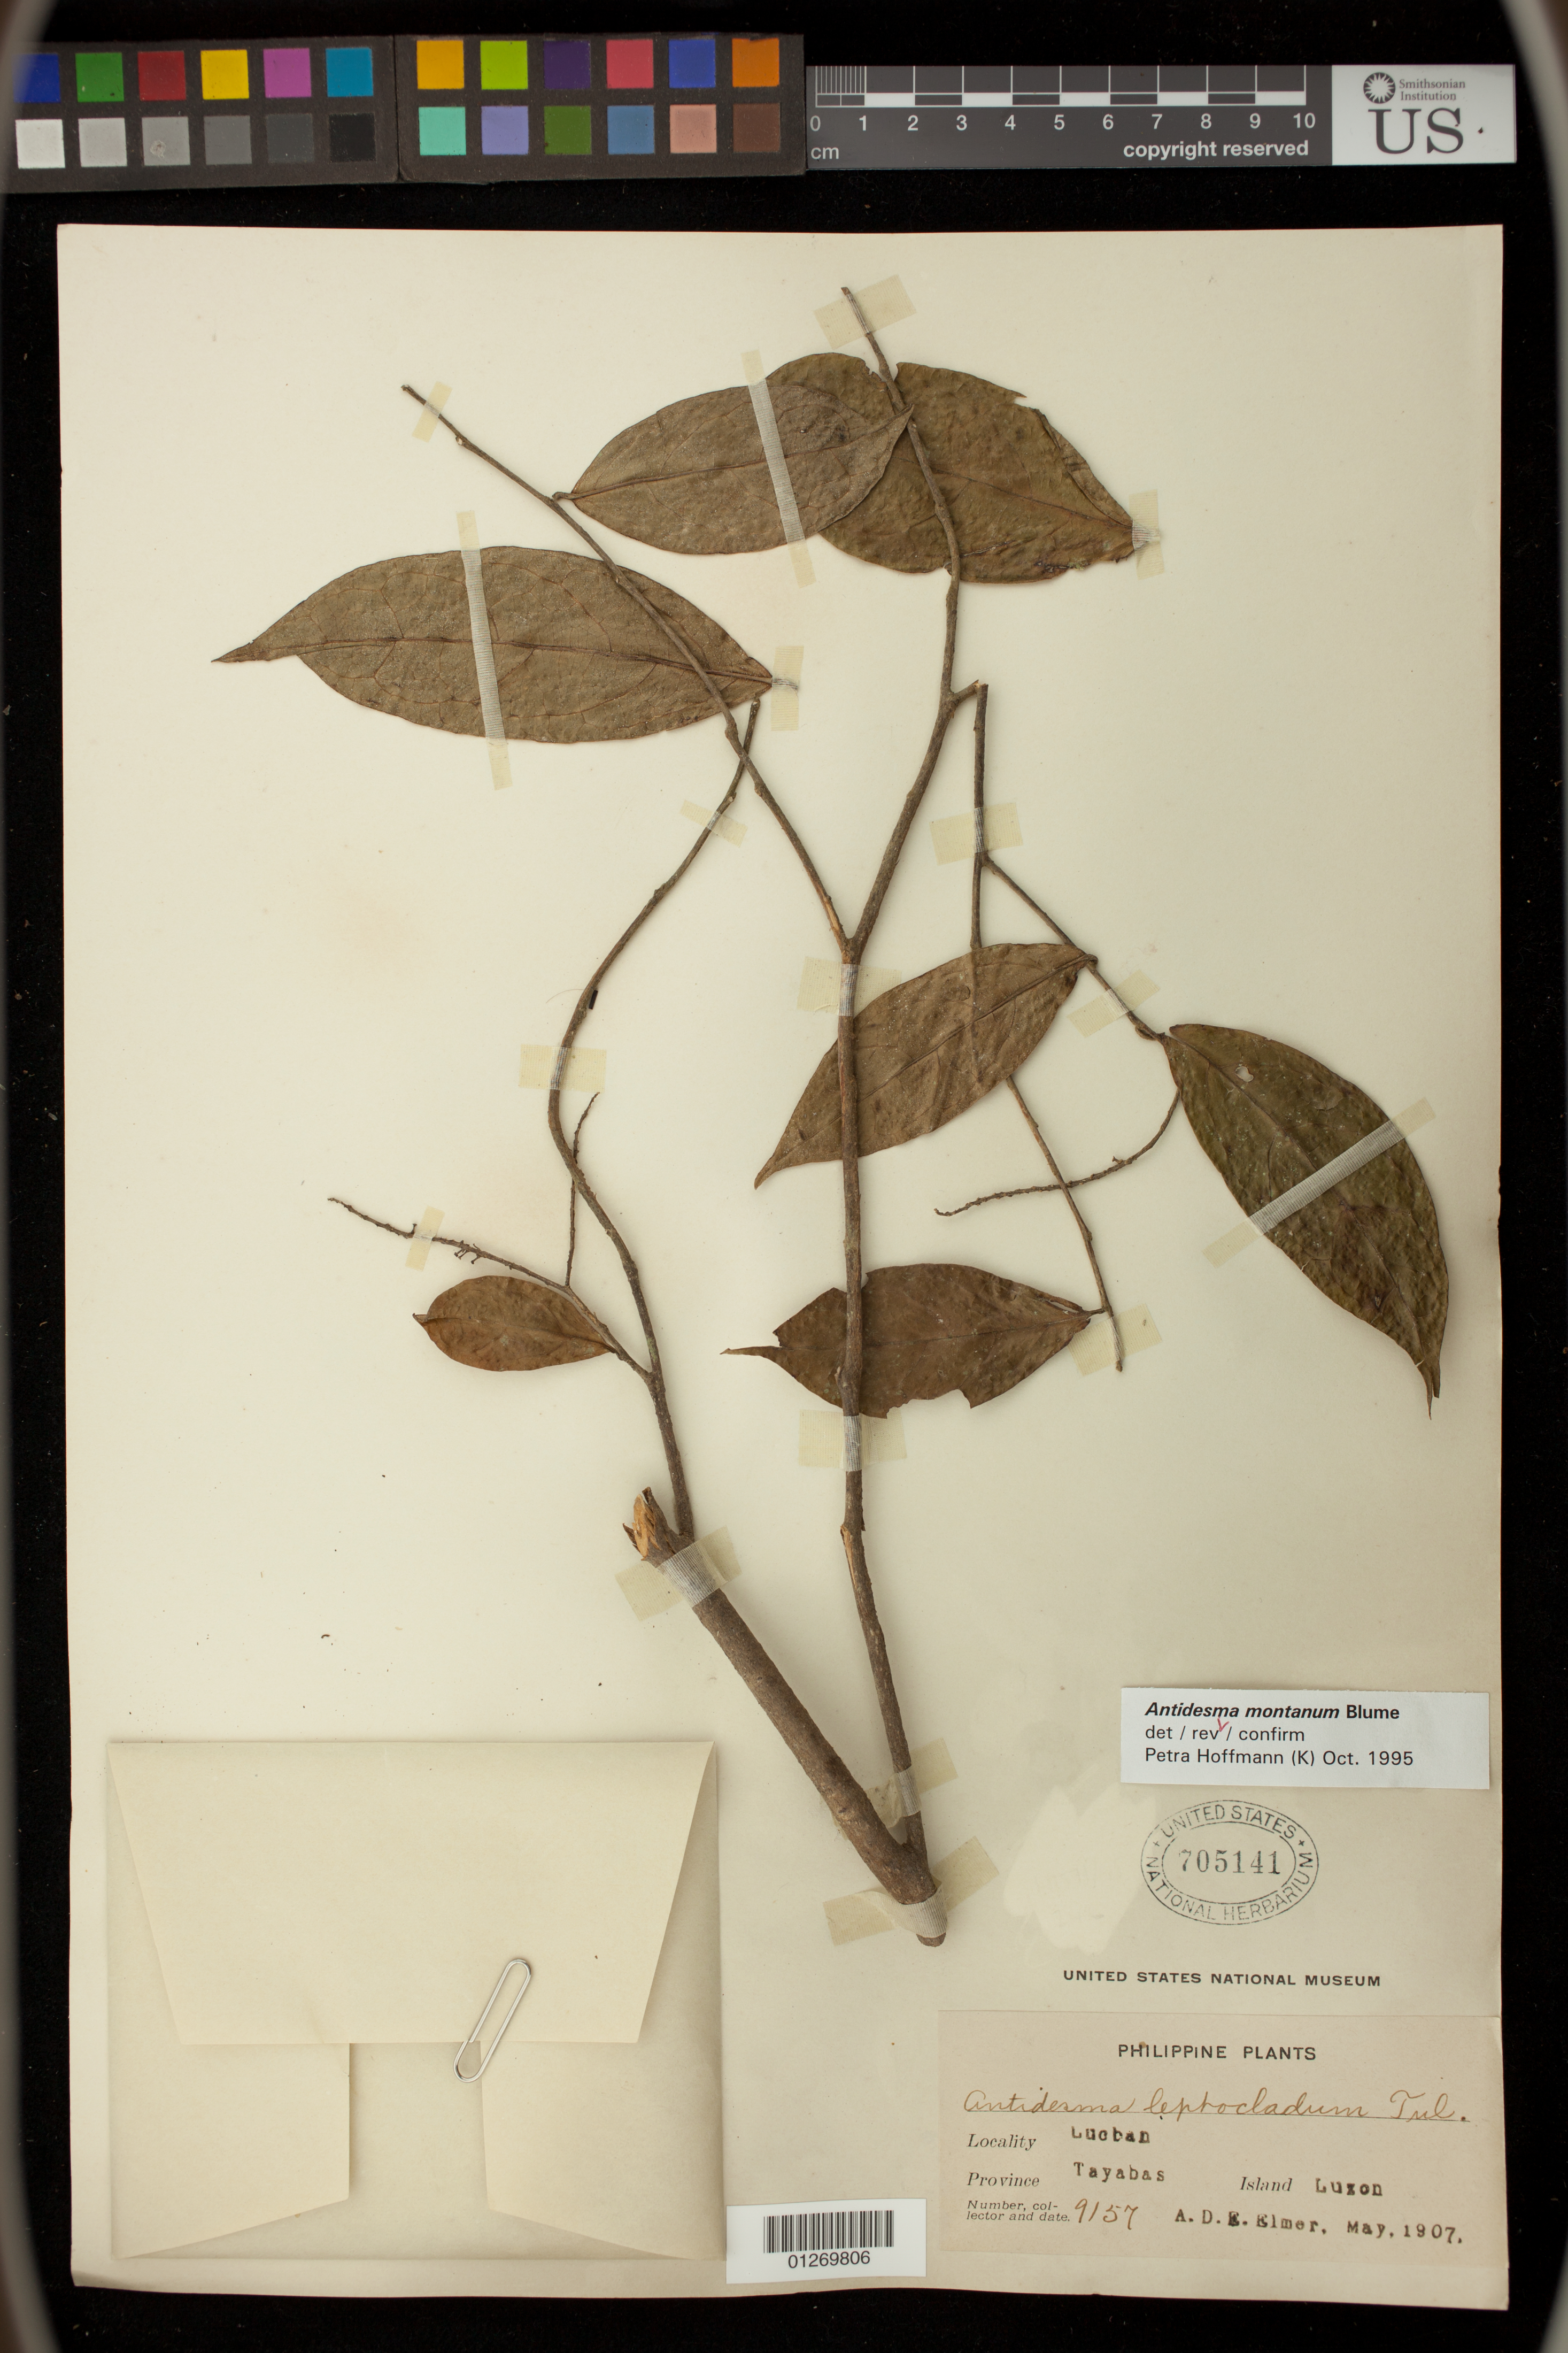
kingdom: Plantae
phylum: Tracheophyta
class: Magnoliopsida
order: Malpighiales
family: Phyllanthaceae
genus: Antidesma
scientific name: Antidesma montanum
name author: Blume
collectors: A. D. E. Elmer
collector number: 9157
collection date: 1907-05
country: Philippines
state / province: Calabarzon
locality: Locality: Lucban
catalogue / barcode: US 705141